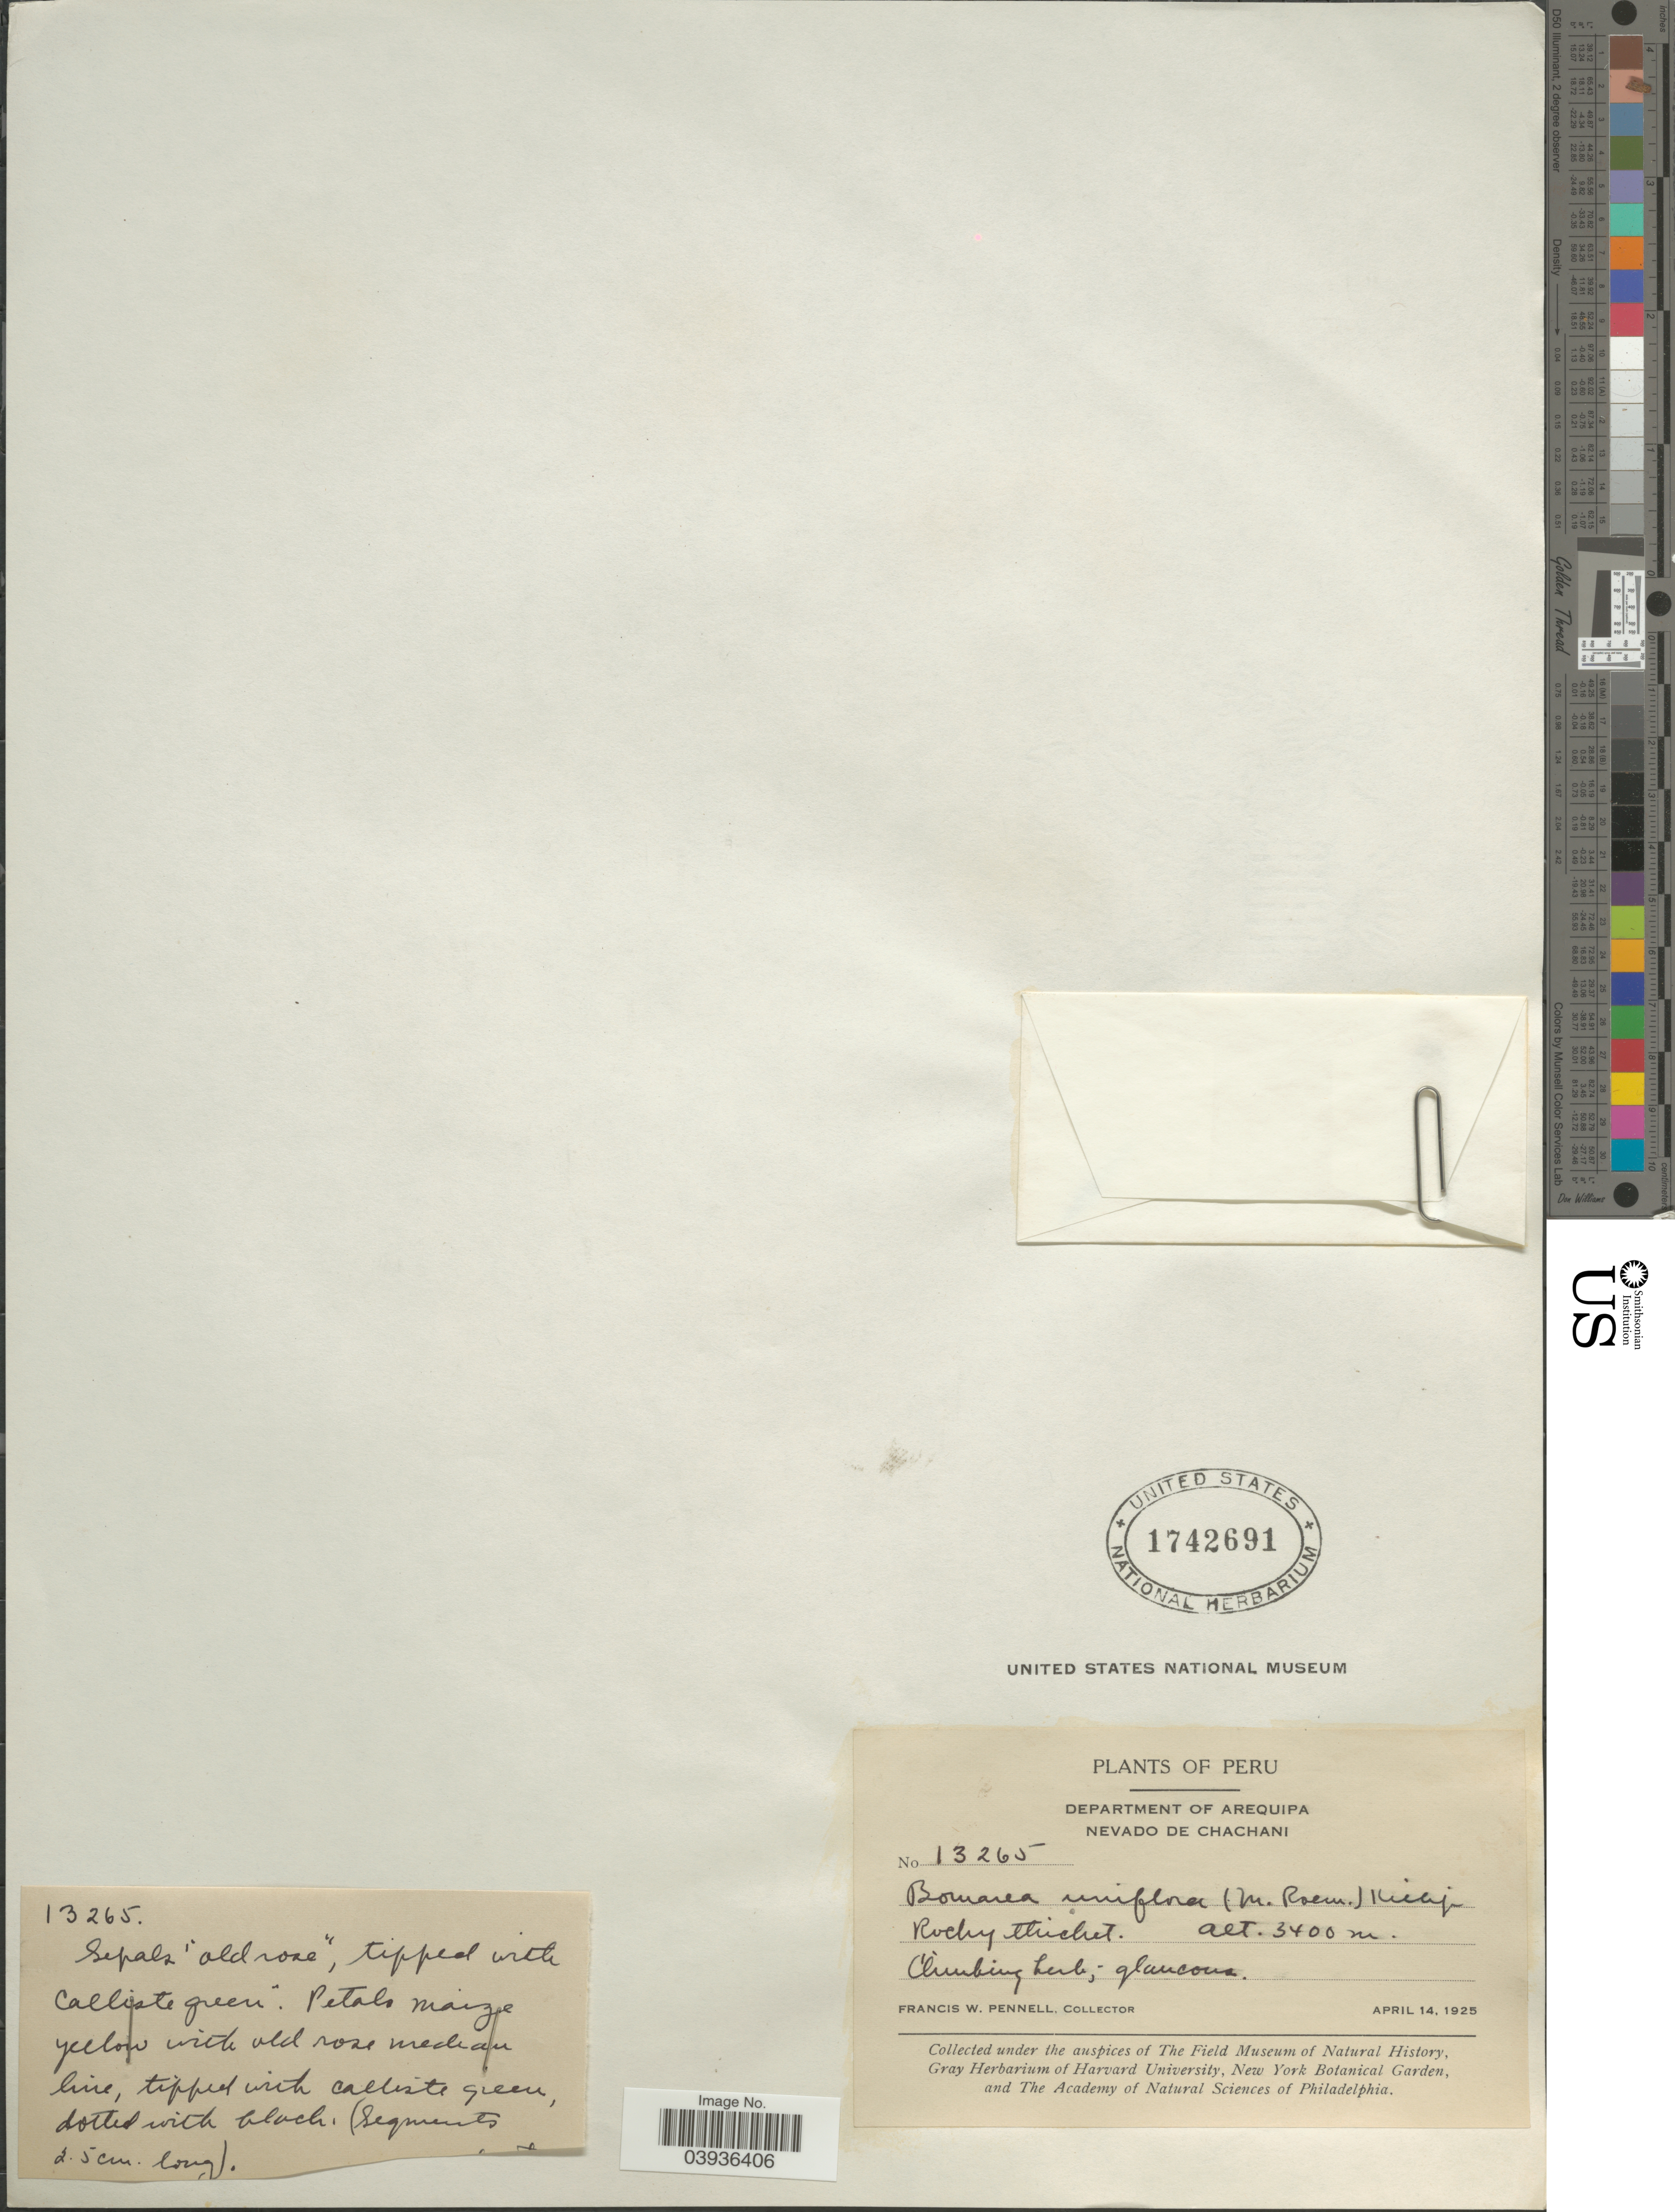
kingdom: Plantae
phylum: Tracheophyta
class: Liliopsida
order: Liliales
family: Alstroemeriaceae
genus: Bomarea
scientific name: Bomarea dulcis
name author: (Hook.) Beauverd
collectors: F. W. Pennell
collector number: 13265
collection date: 1925-04-14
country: Peru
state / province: Arequipa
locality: Department of Arequipa. Nevado de Chachani.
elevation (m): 3400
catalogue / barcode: US 1742691